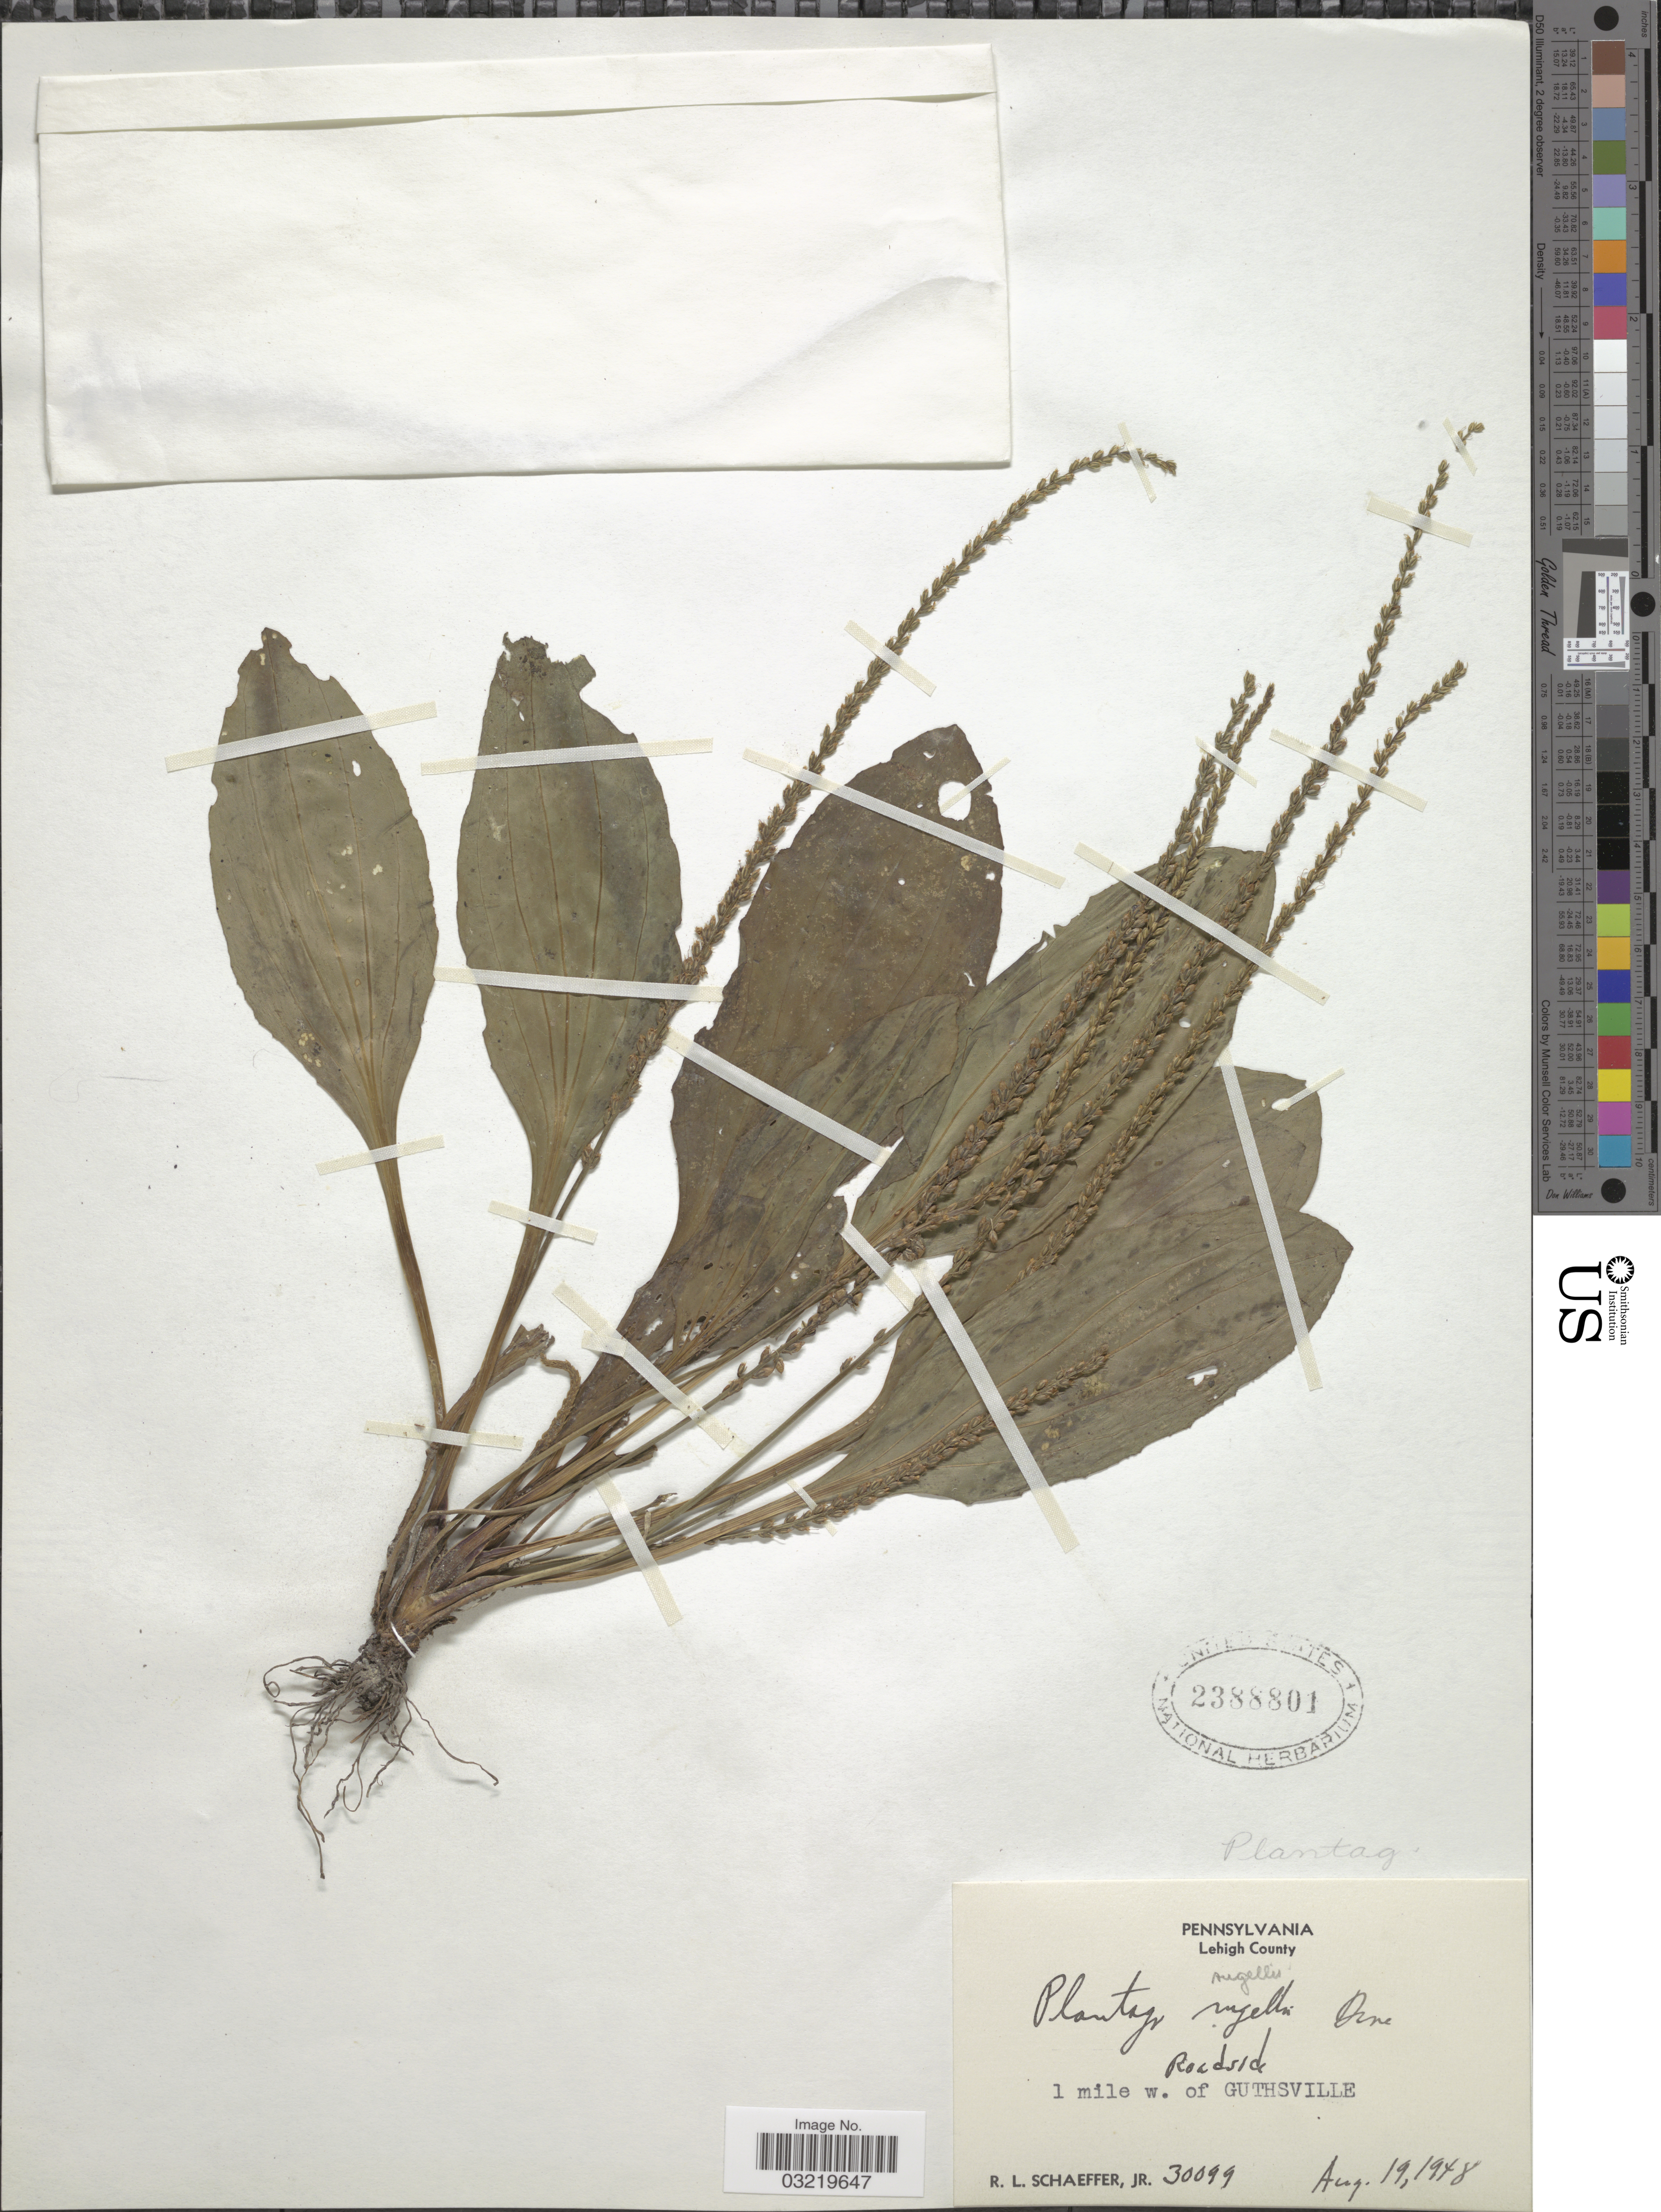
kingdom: Plantae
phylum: Tracheophyta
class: Magnoliopsida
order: Lamiales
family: Plantaginaceae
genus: Plantago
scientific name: Plantago rugelii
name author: Decne.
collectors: R. L. Schaeffer Jr.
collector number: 30099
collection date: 1948-08-19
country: United States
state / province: Pennsylvania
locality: Lehigh County. 1 mile w. of Guthsville.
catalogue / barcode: US 2388801